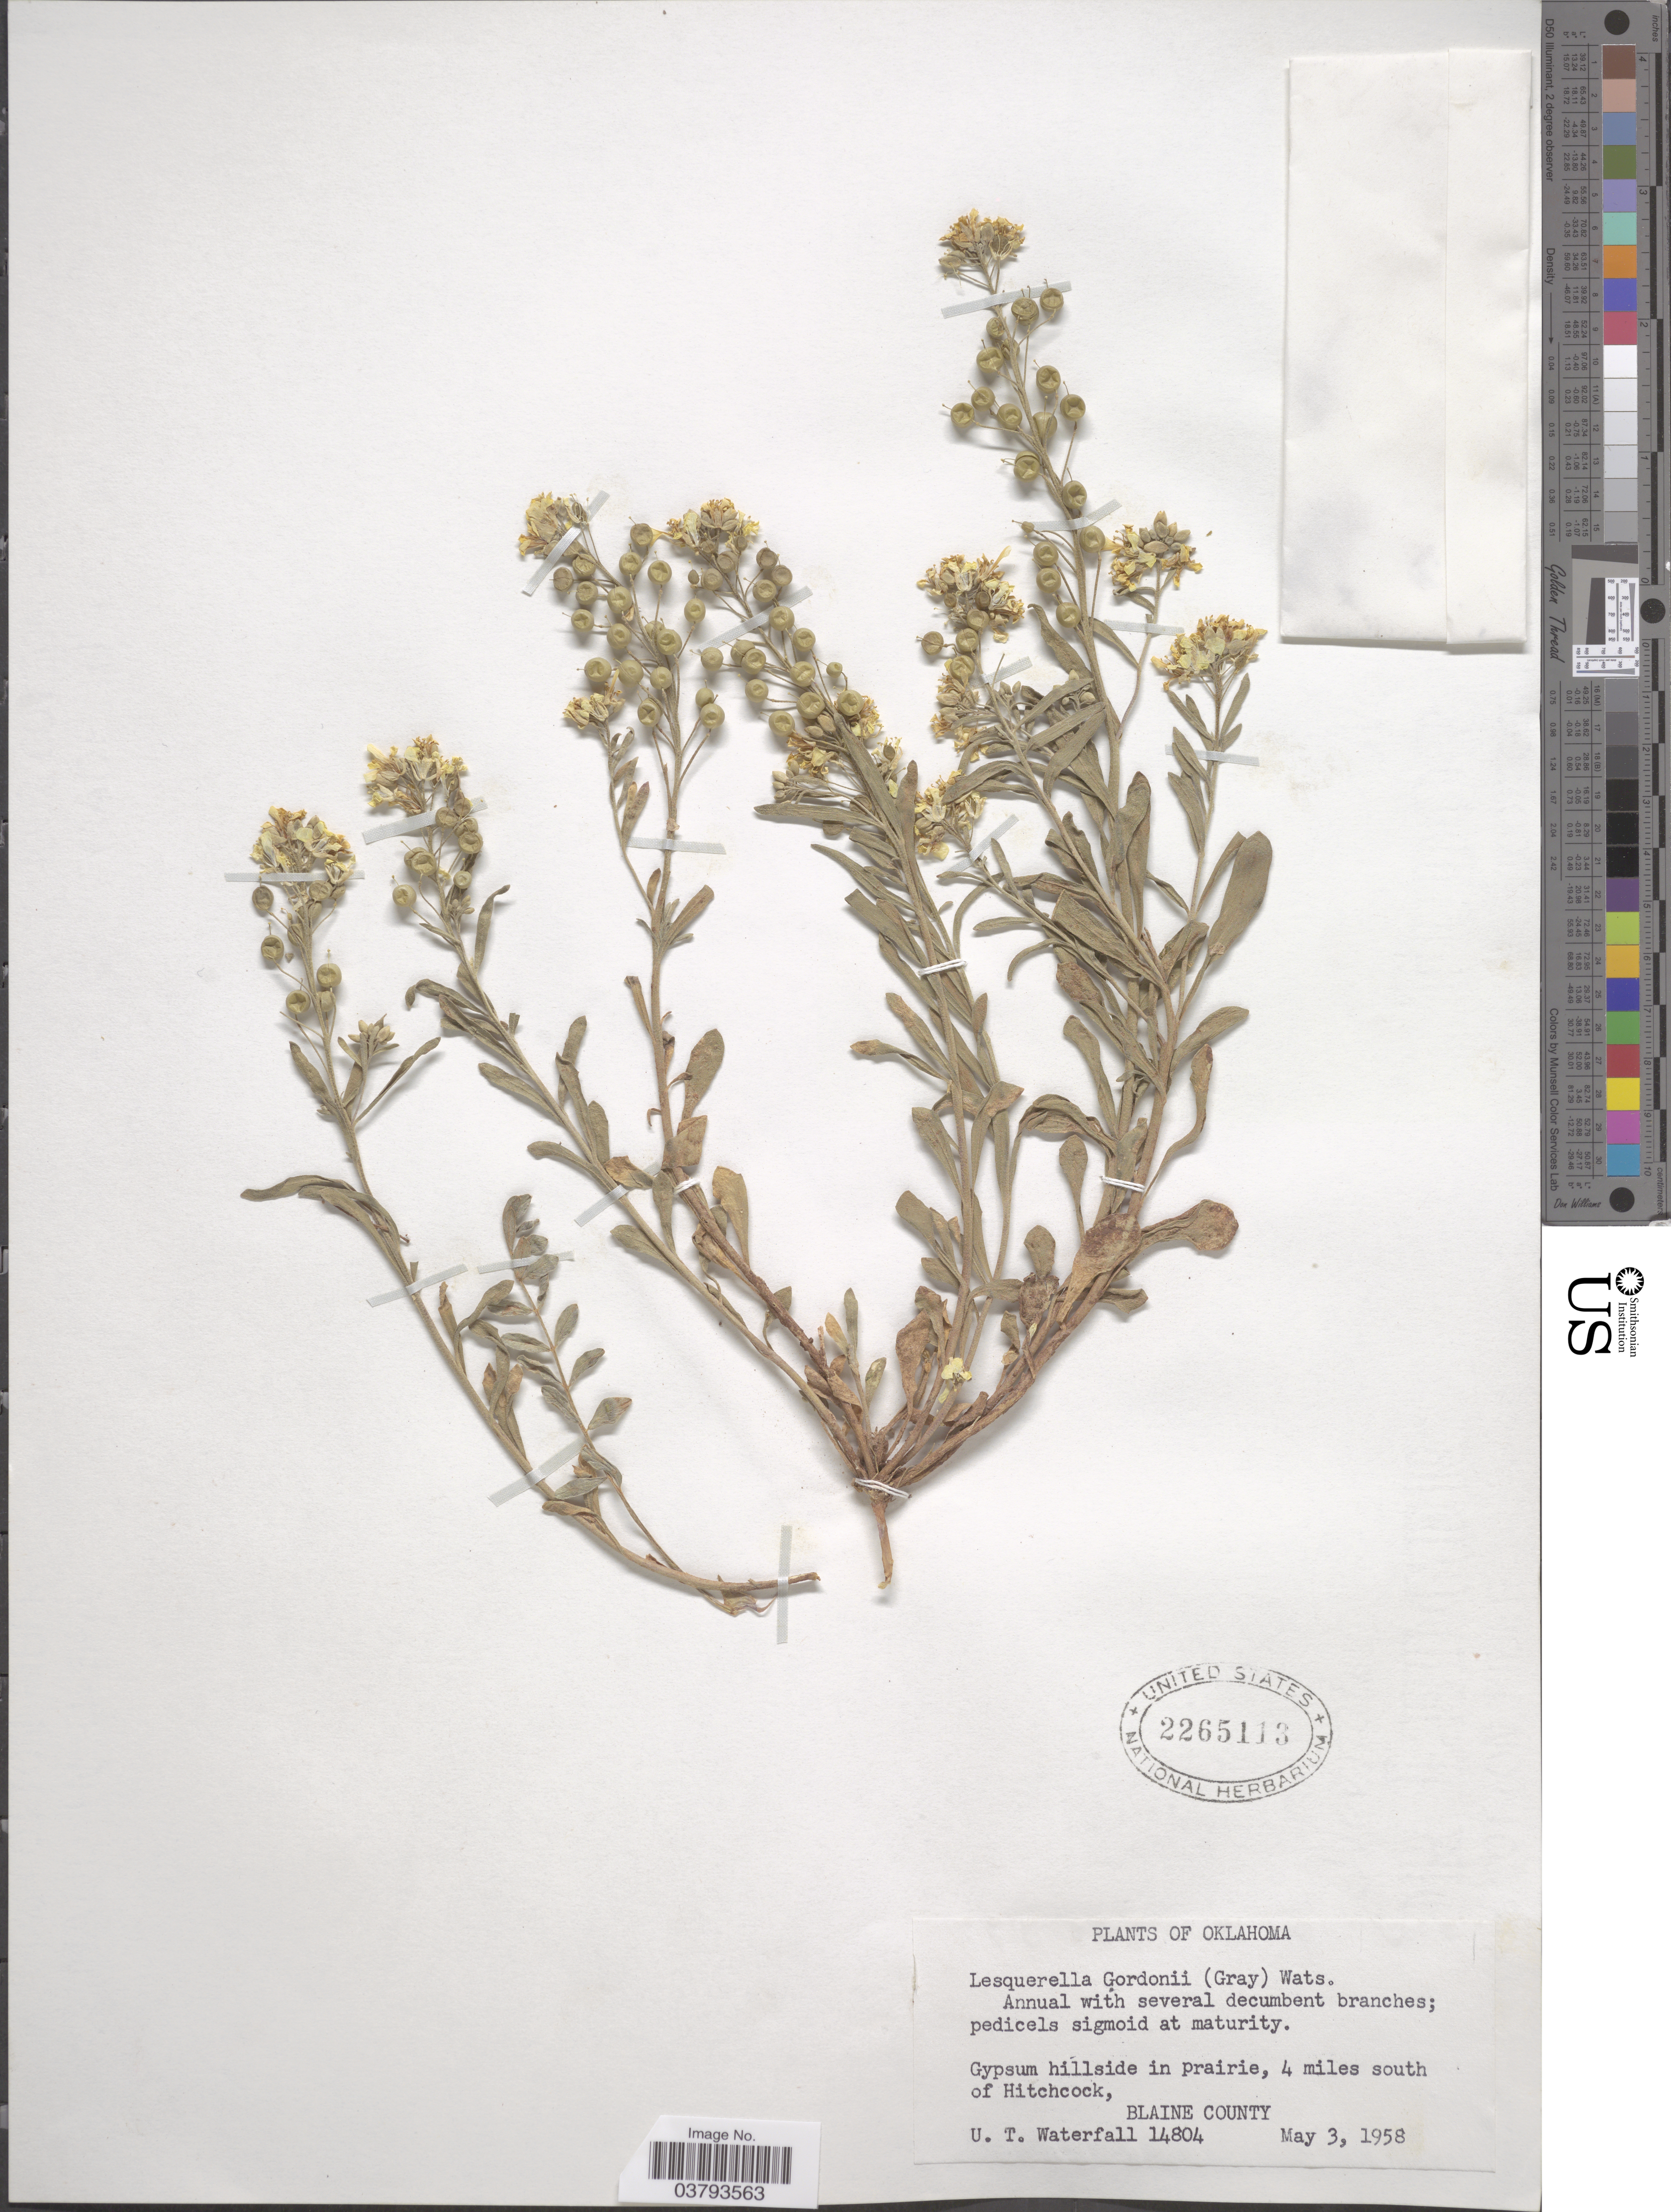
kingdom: Plantae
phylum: Tracheophyta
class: Magnoliopsida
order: Brassicales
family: Brassicaceae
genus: Lesquerella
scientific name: Lesquerella gordonii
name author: (A. Gray) S. Watson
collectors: U. T. Waterfall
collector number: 14804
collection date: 1958-05-03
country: United States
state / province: Oklahoma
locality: Gypsum hillside in prairie, 4 miles south of Hitchcock. Blaine County.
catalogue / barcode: US 2265113